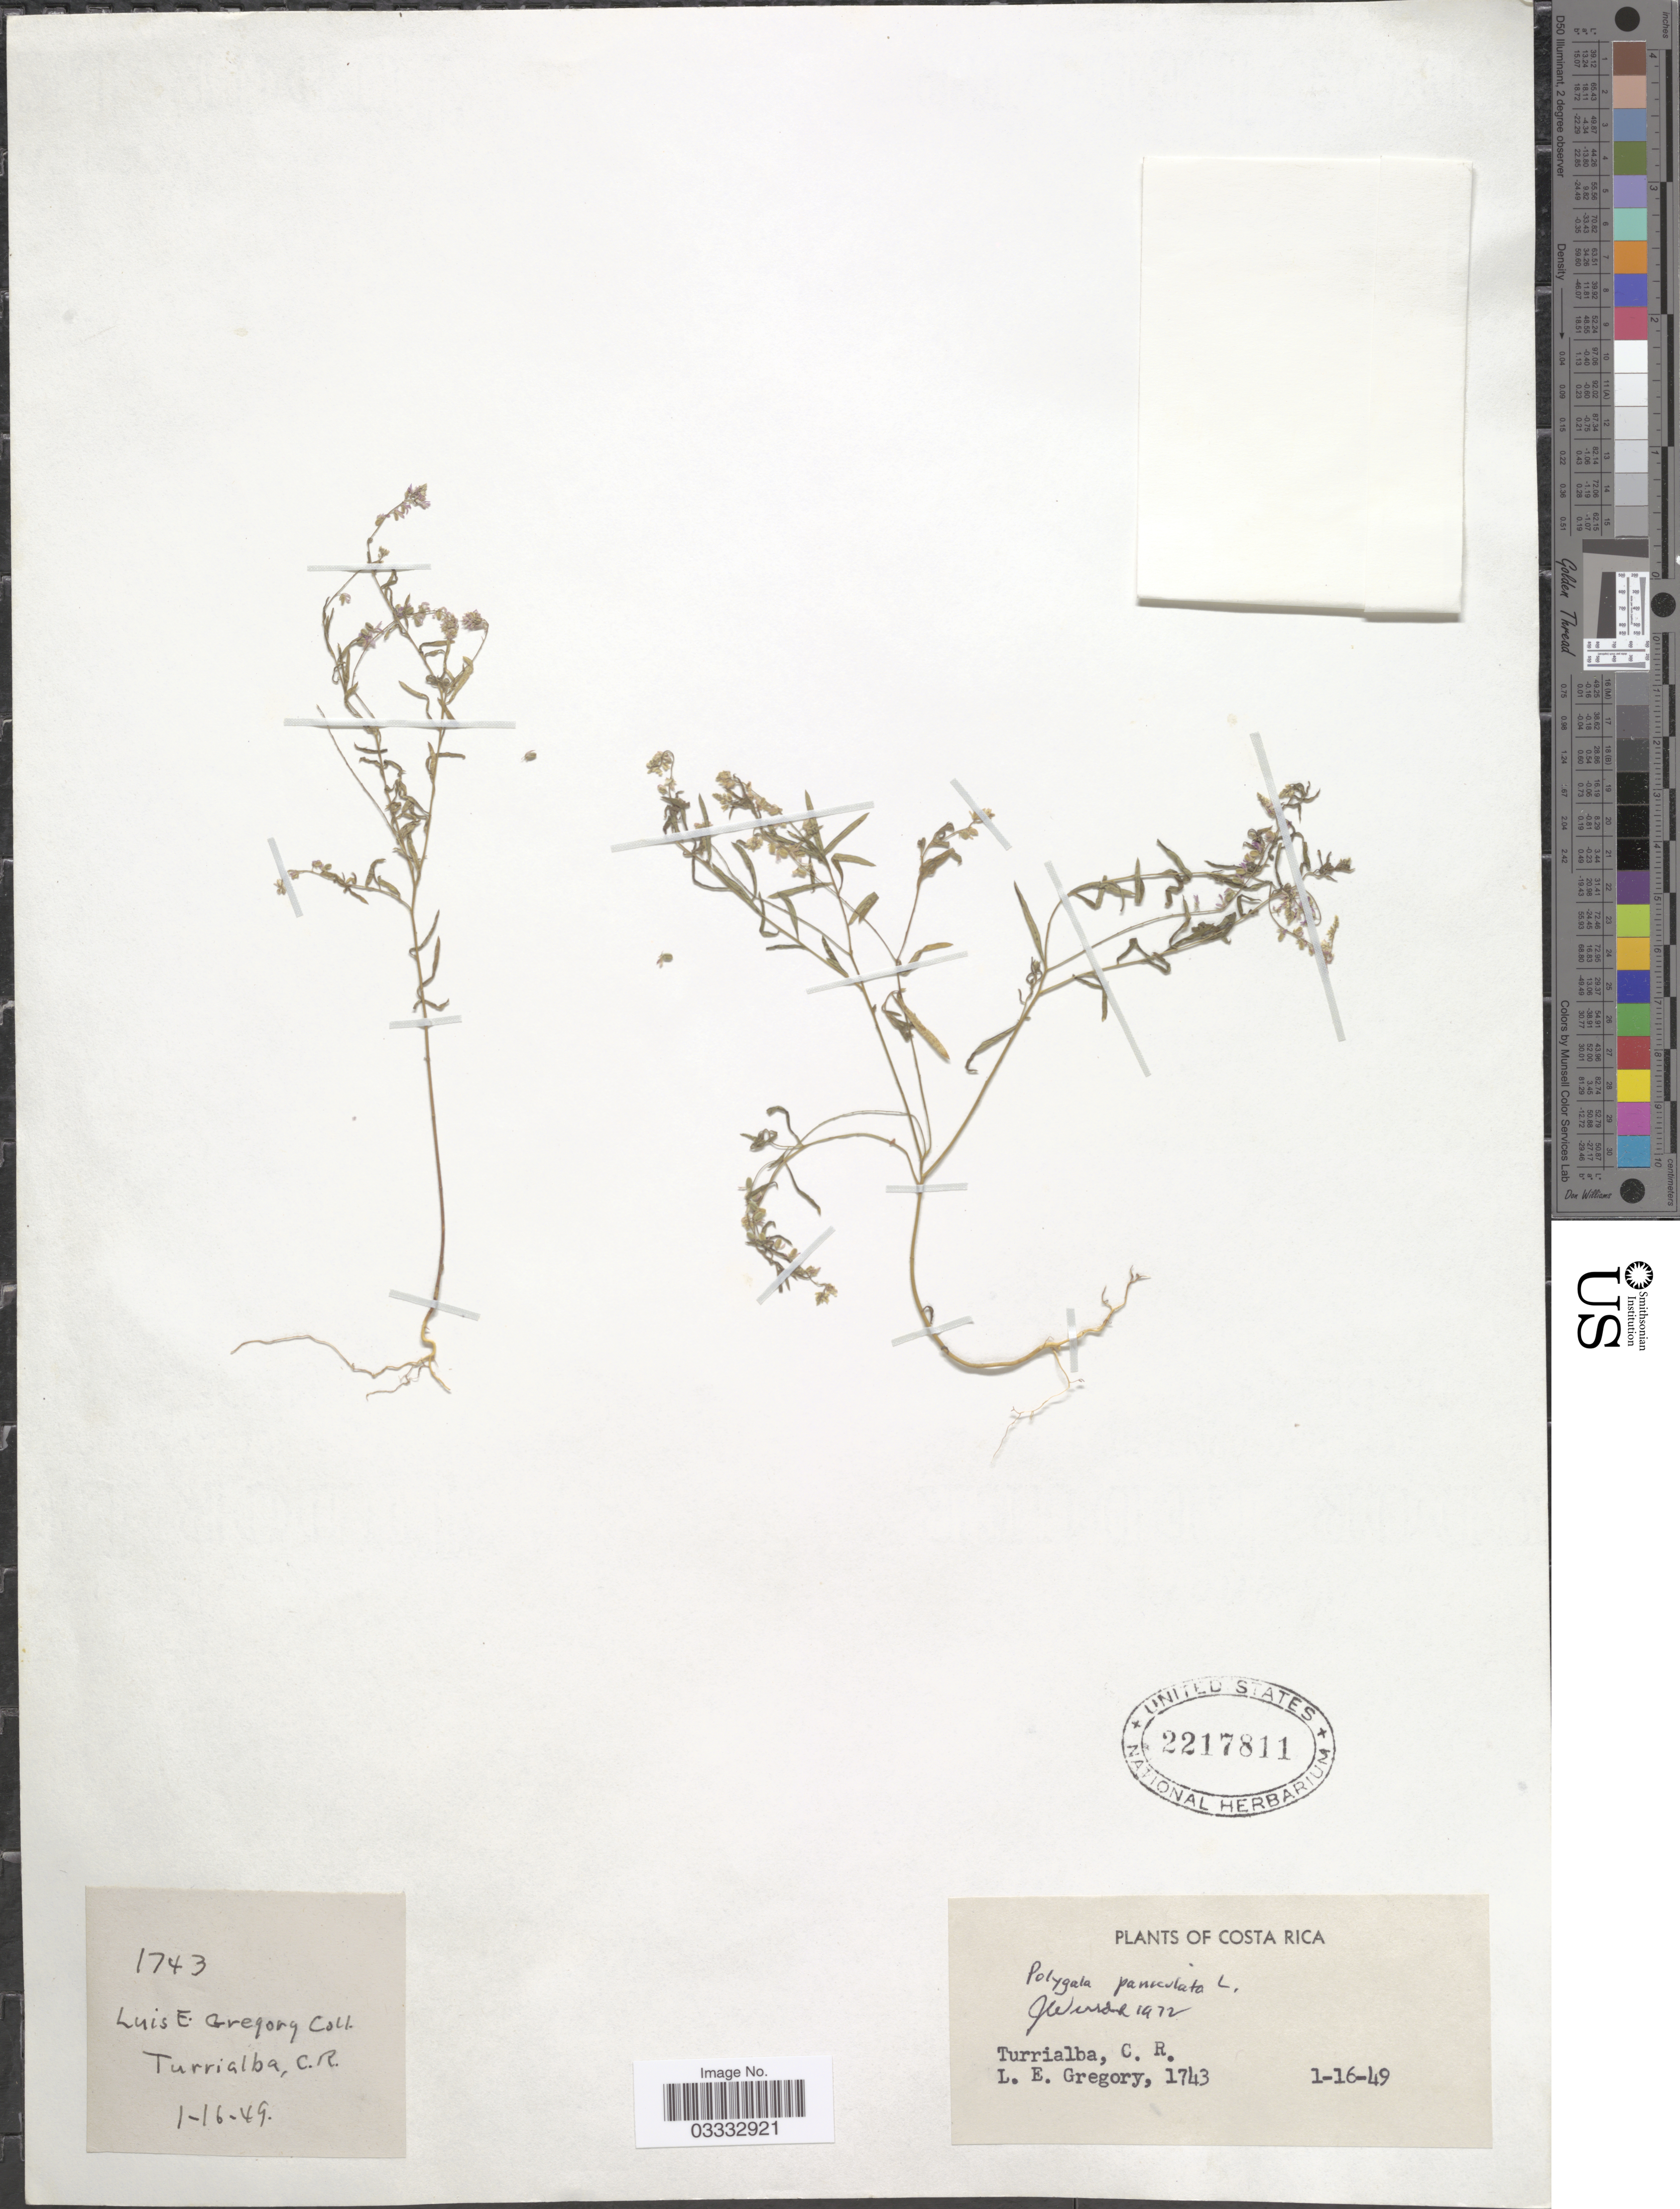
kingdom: Plantae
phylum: Tracheophyta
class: Magnoliopsida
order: Fabales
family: Polygalaceae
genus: Polygala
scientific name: Polygala paniculata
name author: L.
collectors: L. E. Gregory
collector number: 1743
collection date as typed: Transcribed d/m/y: 16/1/49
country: Costa Rica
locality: Turrialba.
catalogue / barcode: US 2217811